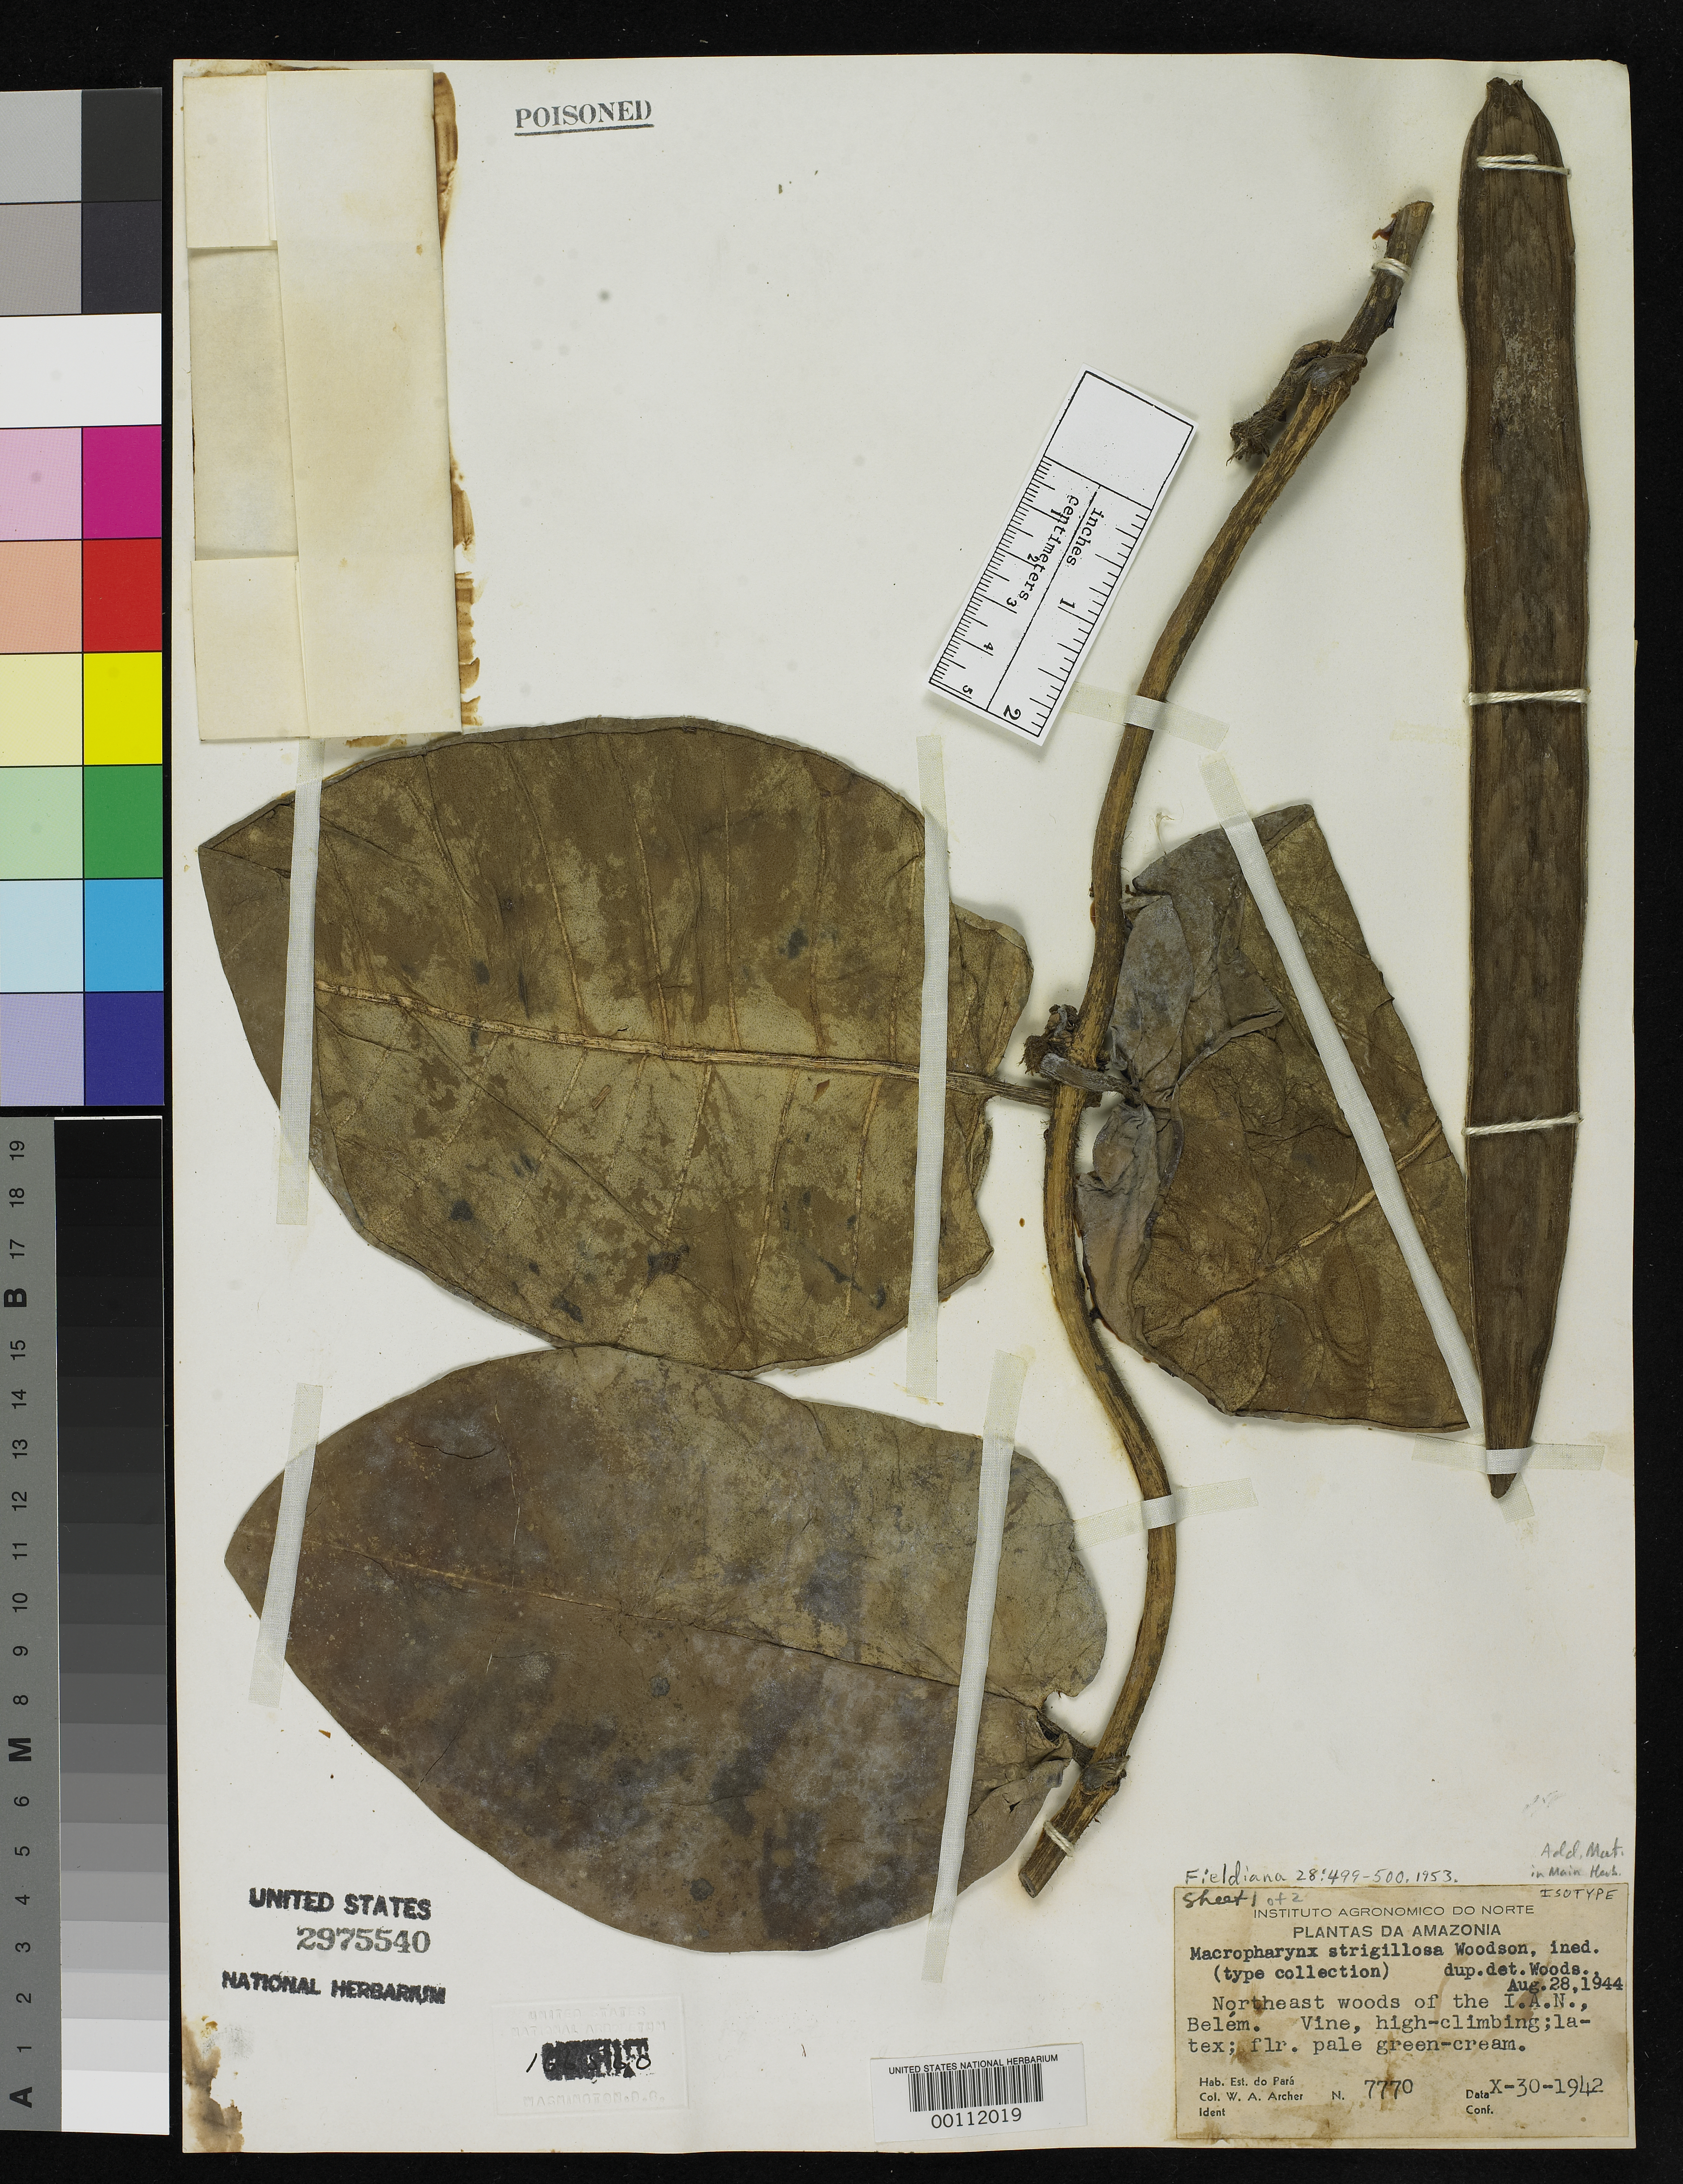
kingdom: Plantae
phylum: Tracheophyta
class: Magnoliopsida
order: Gentianales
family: Apocynaceae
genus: Macropharynx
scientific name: Macropharynx strigillosa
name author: Woodson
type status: Isotype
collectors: W. A. Archer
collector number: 7770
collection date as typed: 30 Oct 1942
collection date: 1942-10-30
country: Brazil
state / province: Pará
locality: NE woods of the I.A.N., Belem.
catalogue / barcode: US 2975540